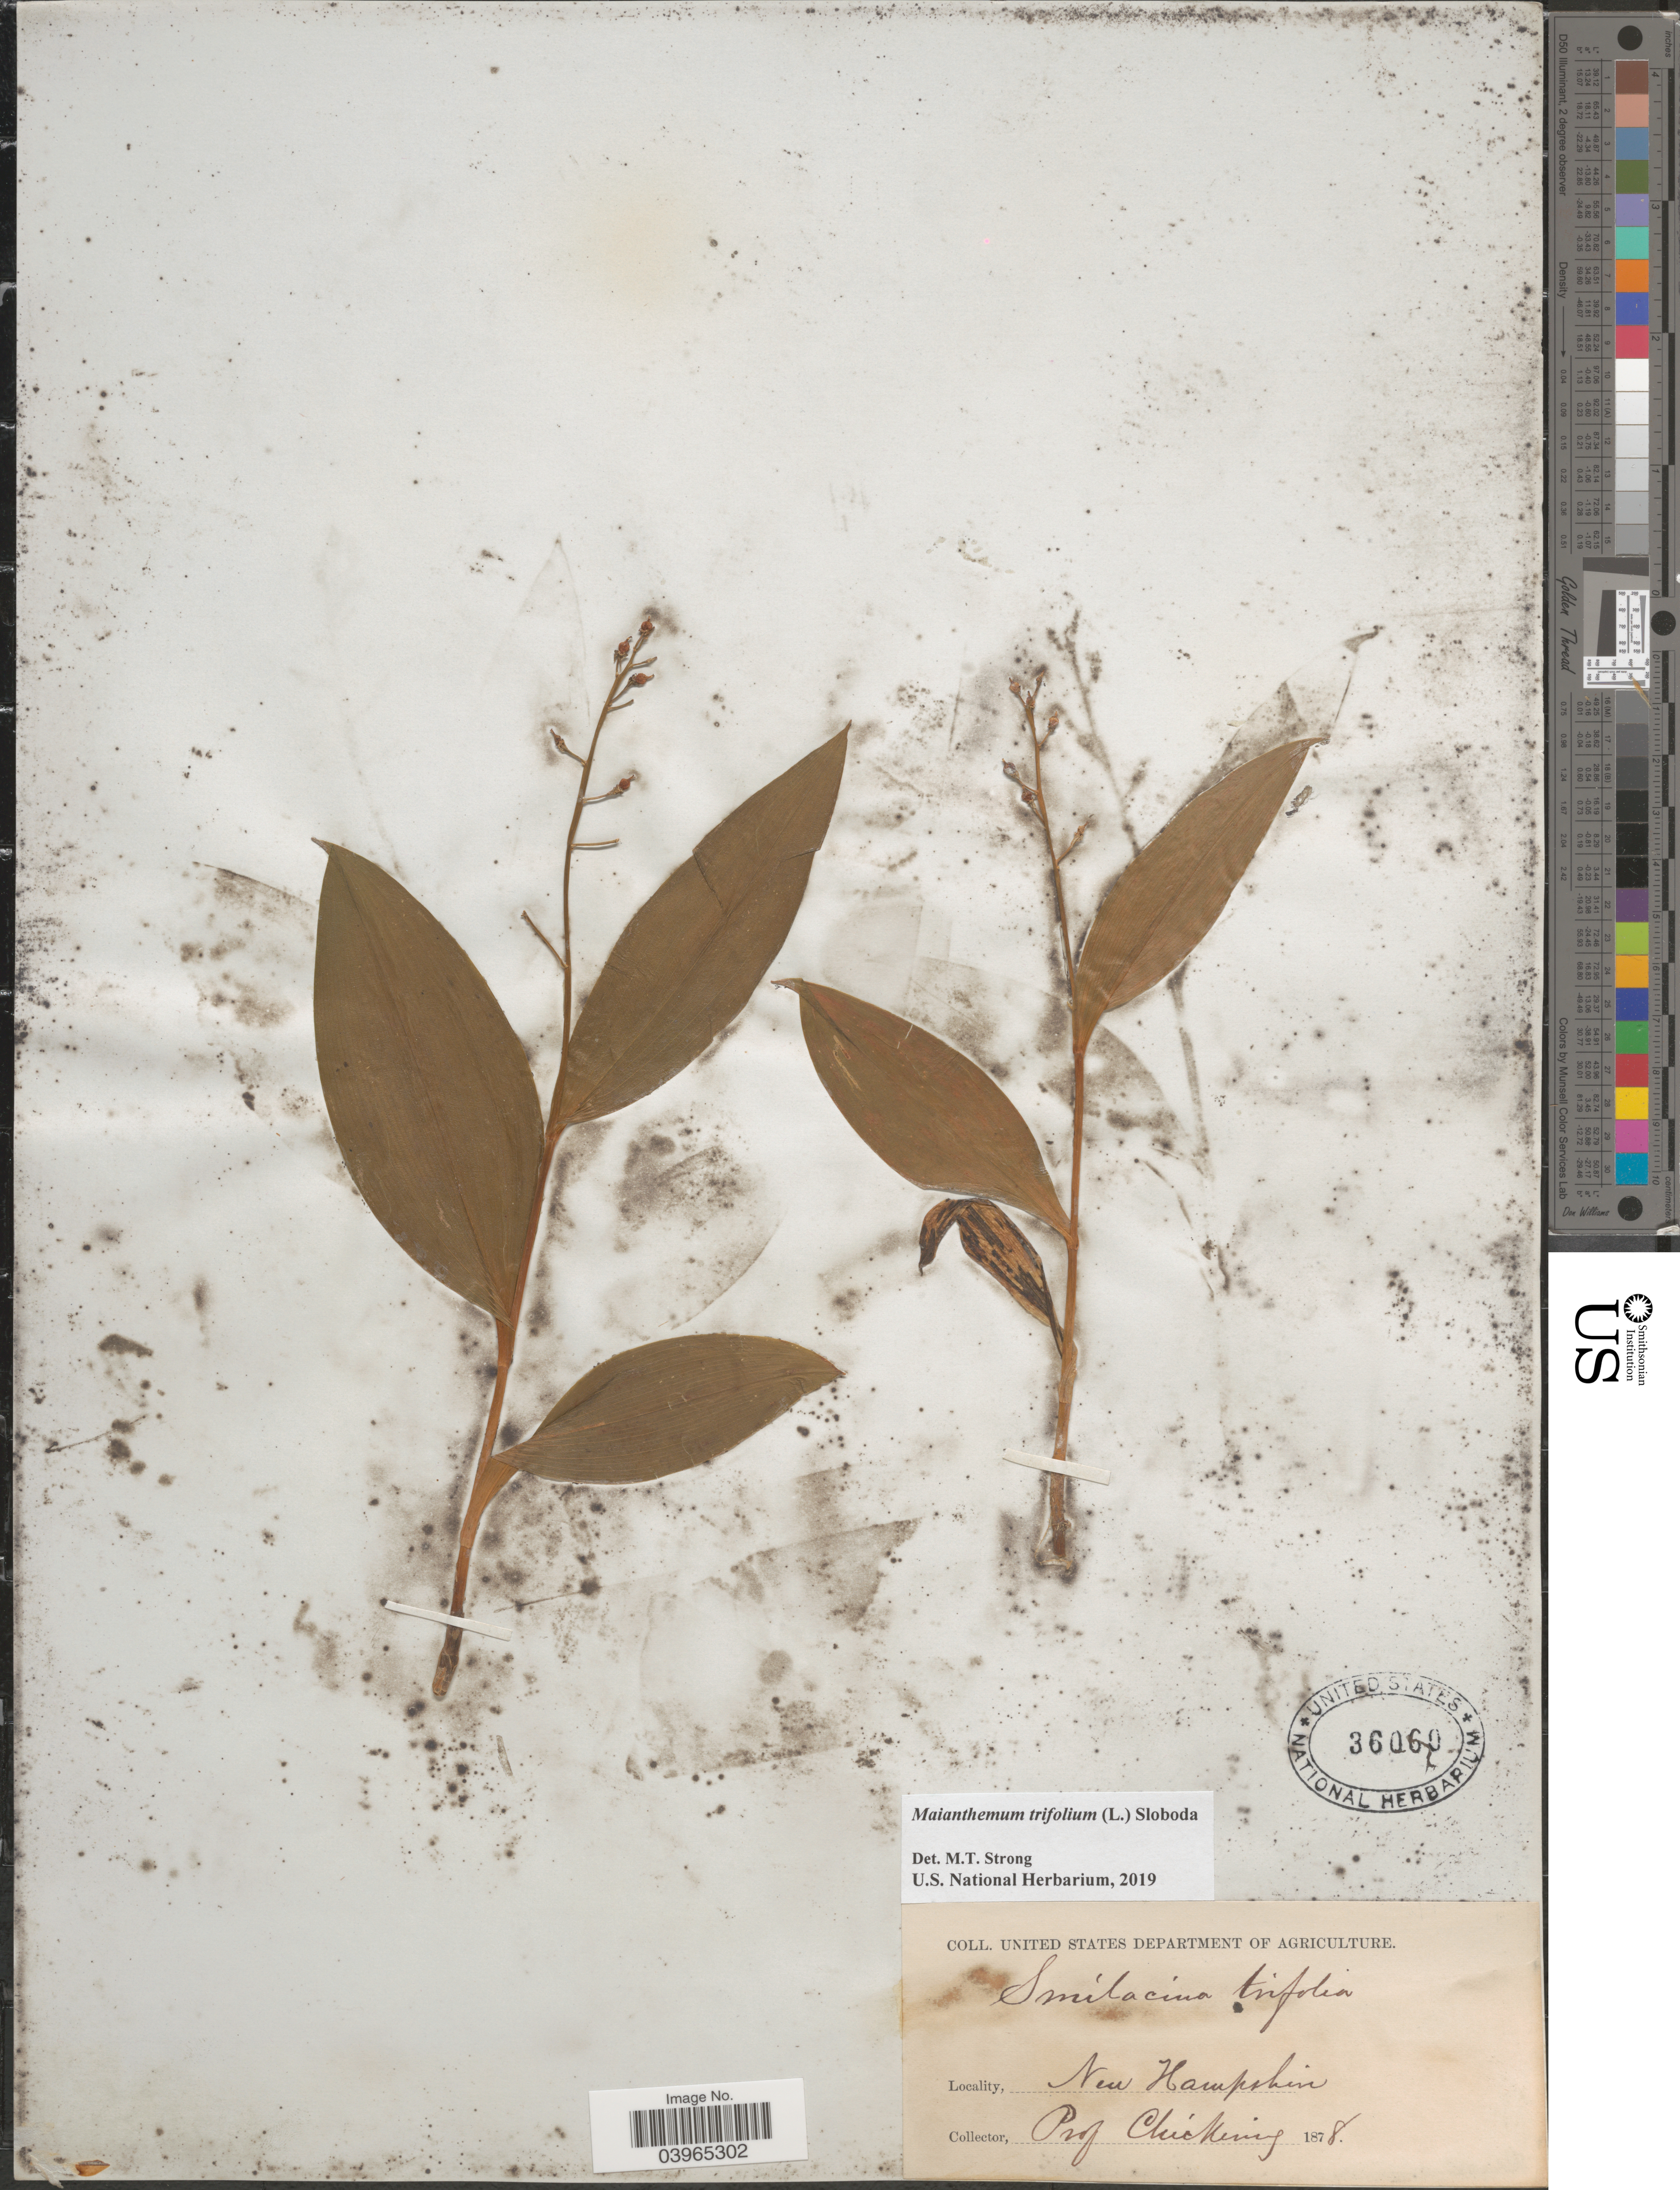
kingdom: Plantae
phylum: Tracheophyta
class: Liliopsida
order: Asparagales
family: Asparagaceae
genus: Maianthemum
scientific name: Maianthemum trifolium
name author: (L.) Sloboda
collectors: -. Chickering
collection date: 1878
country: United States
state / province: New Hampshire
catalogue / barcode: US 36060